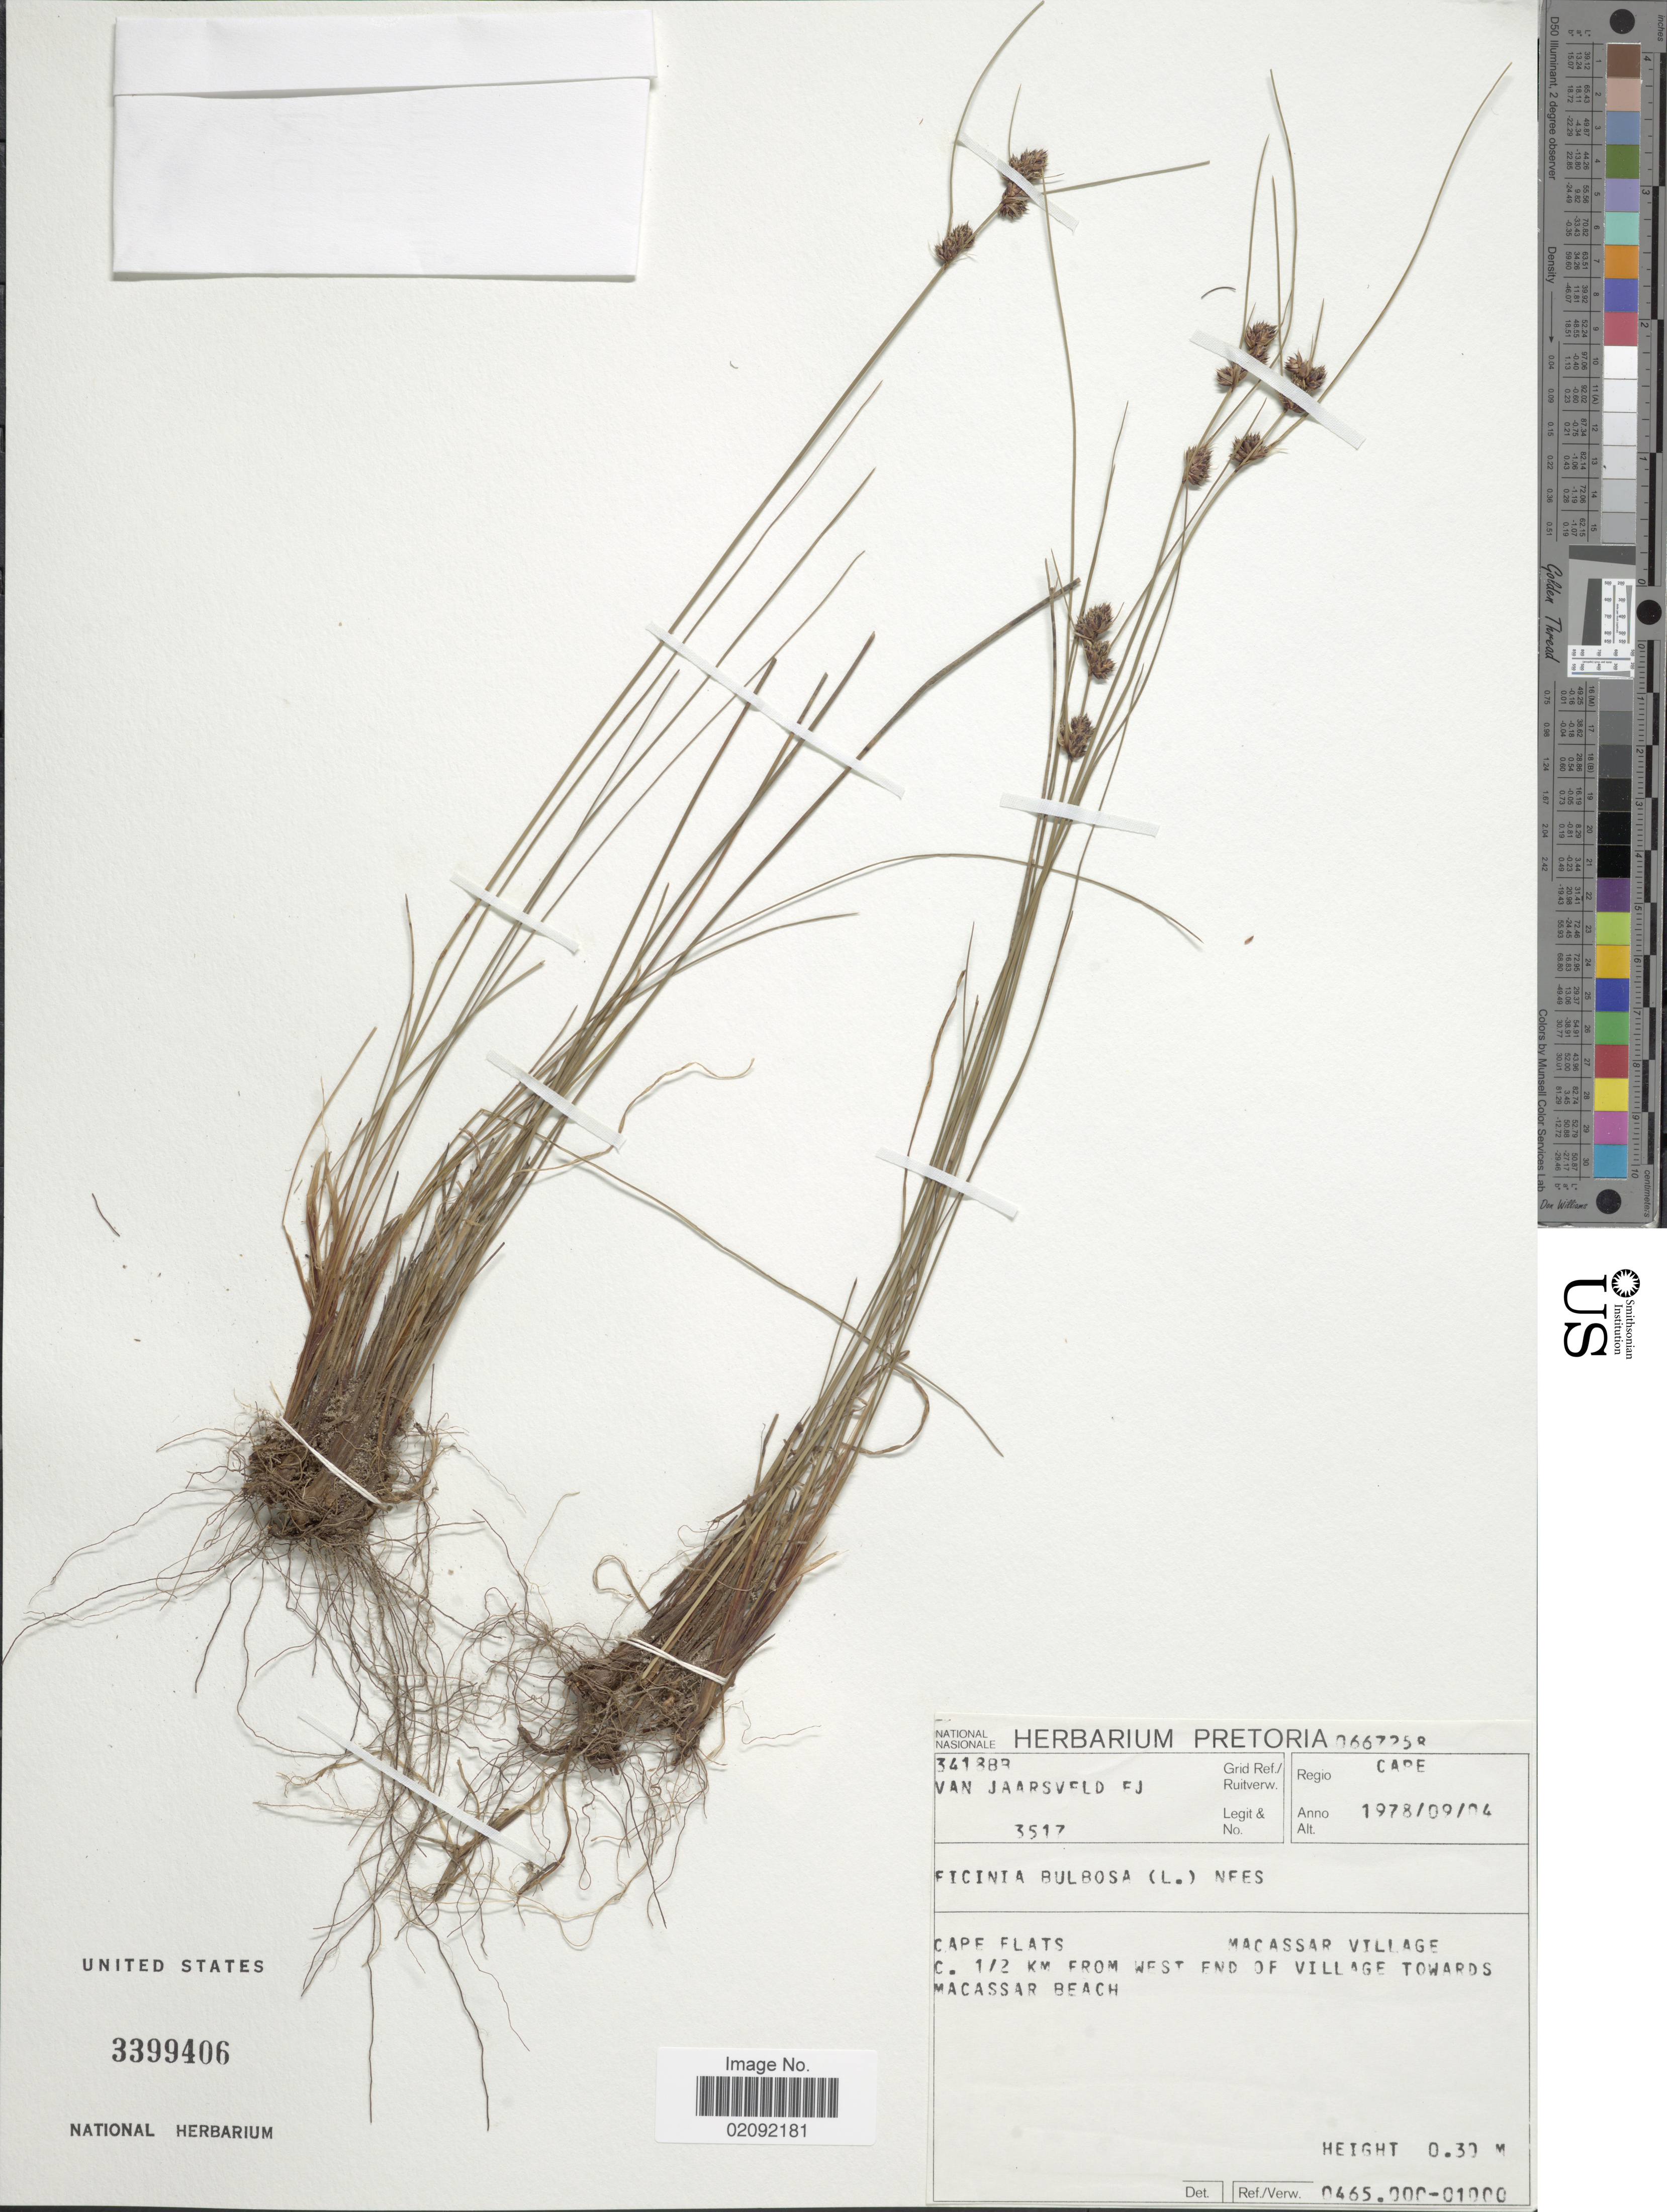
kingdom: Plantae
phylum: Tracheophyta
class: Liliopsida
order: Poales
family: Cyperaceae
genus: Ficinia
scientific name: Ficinia bulbosa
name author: (L.) Nees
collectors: E. van Jaarsveld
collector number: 3517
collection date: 1978-09-04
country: South Africa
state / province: Western Cape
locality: Cape Flats, Macassar Village, c. 1/2 km from west end of village towards Macassar Beach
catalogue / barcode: US 3399406